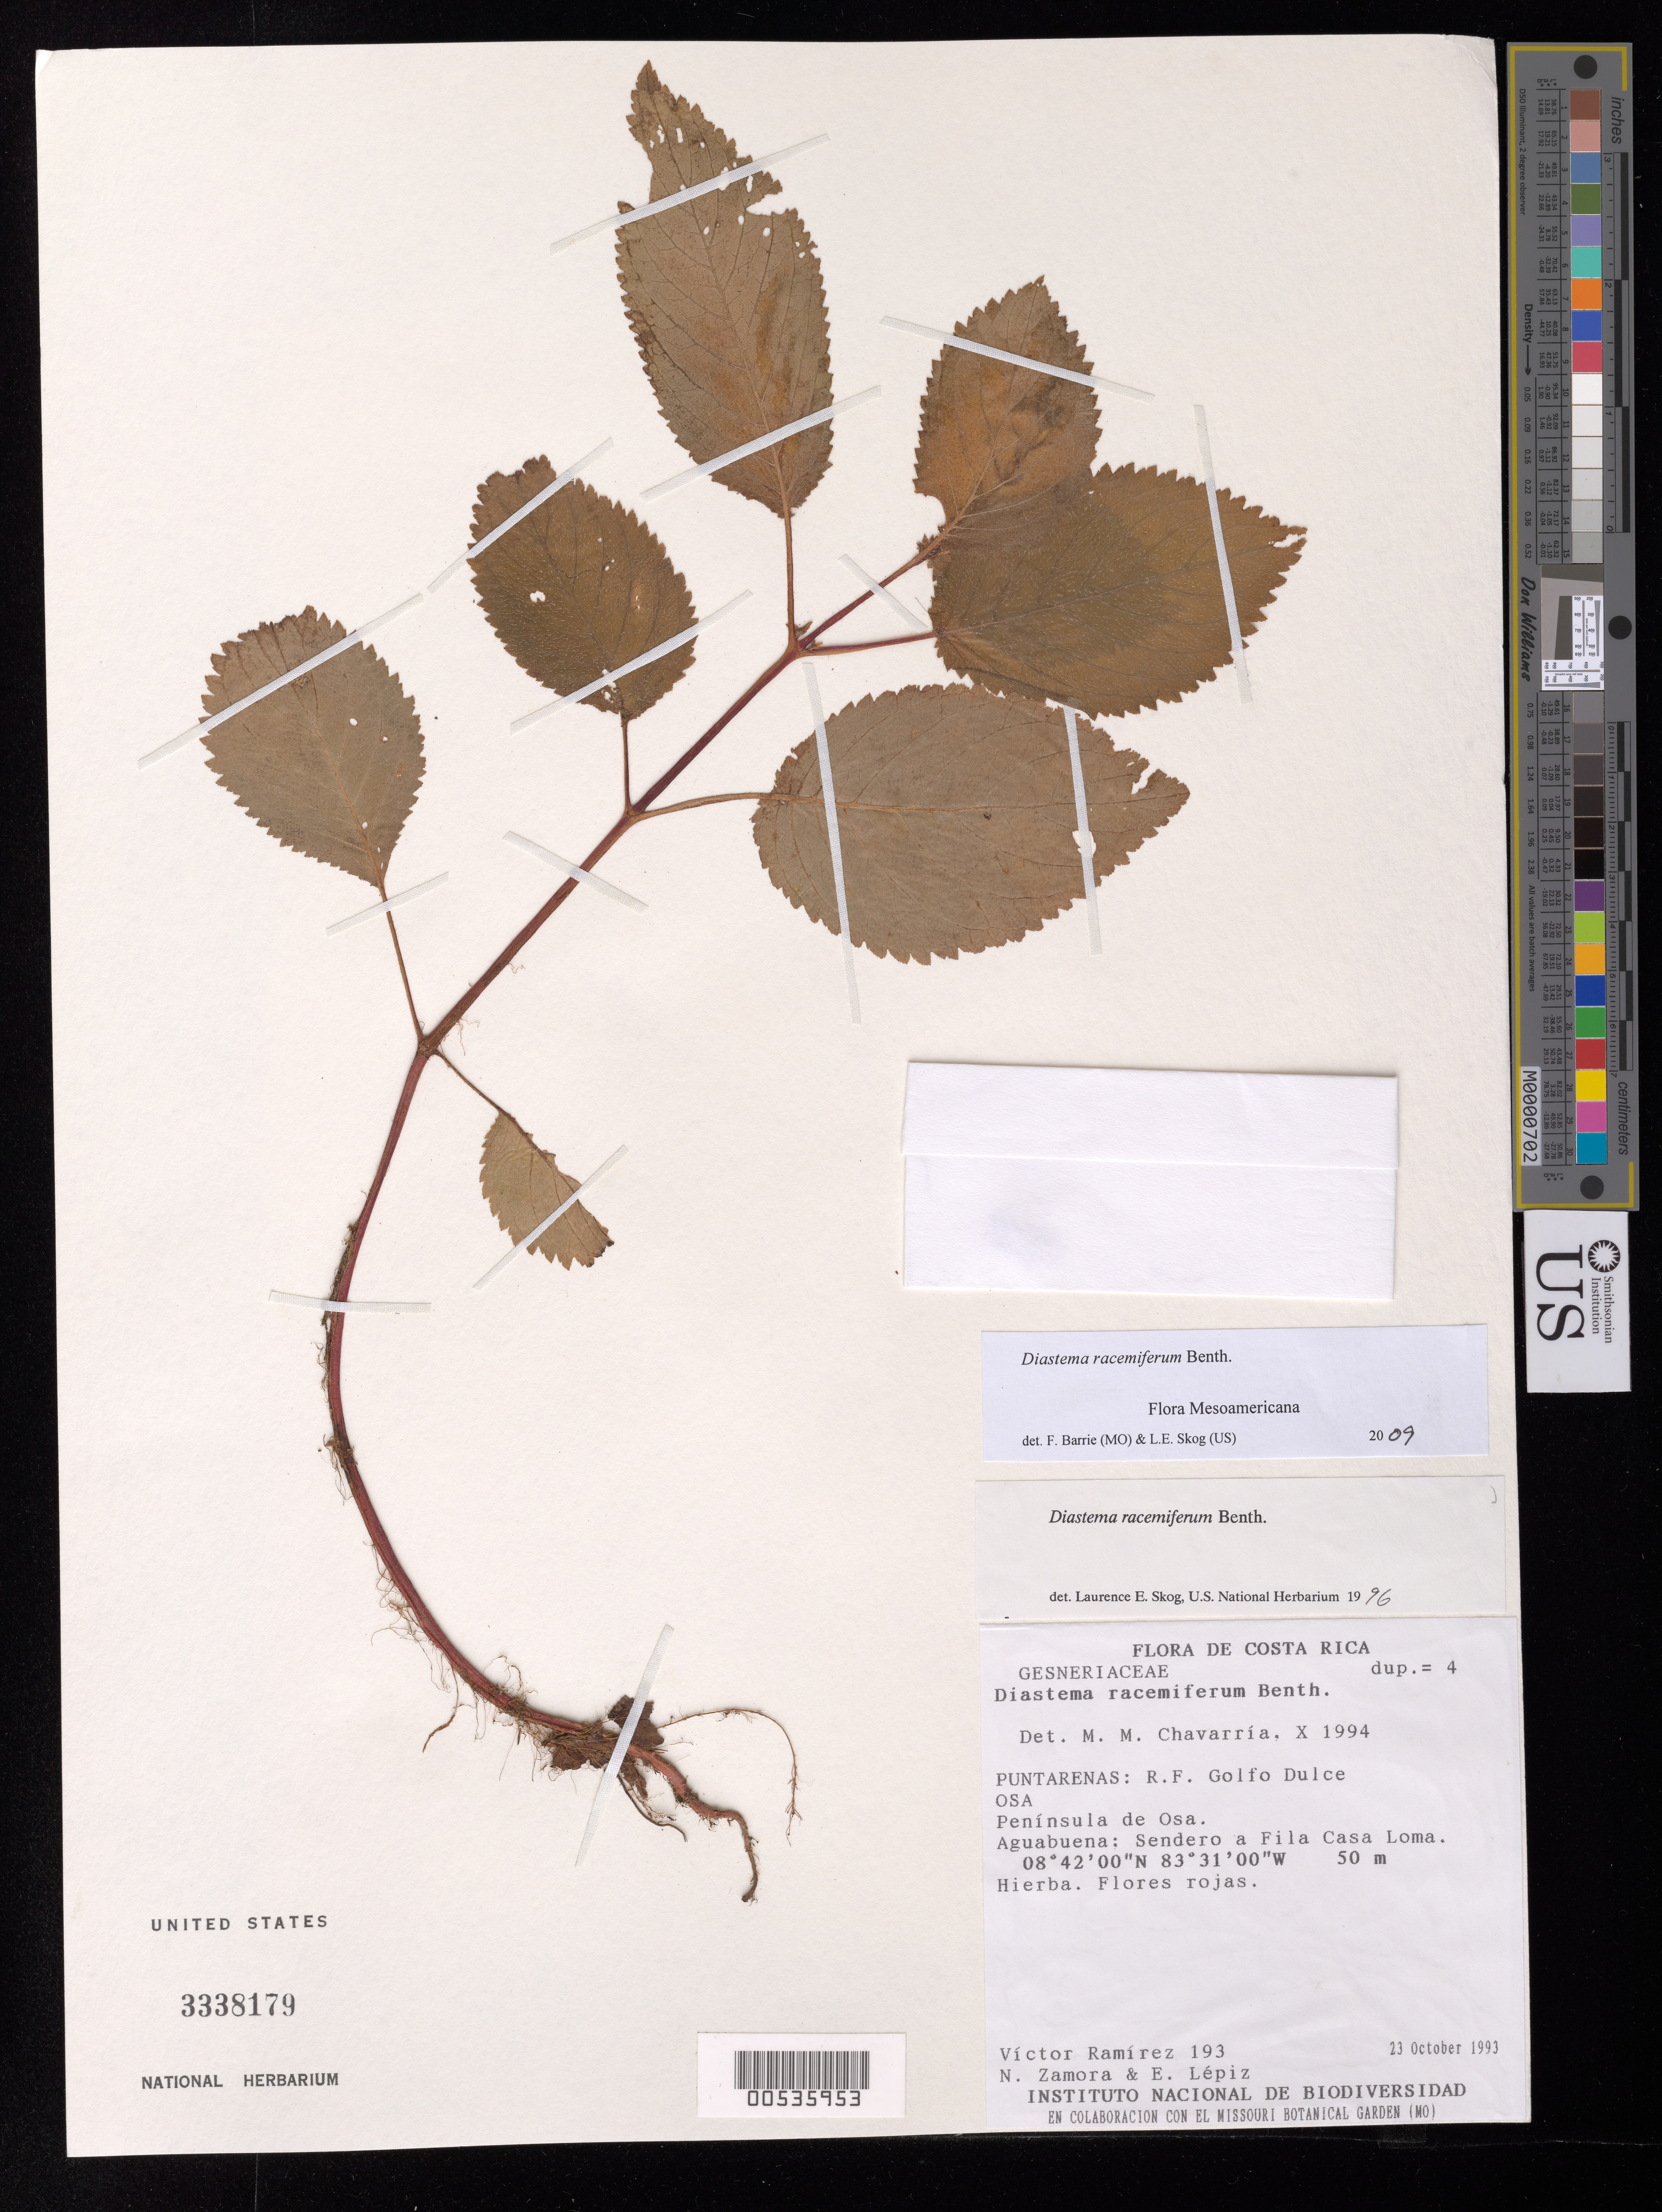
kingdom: Plantae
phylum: Tracheophyta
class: Magnoliopsida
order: Lamiales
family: Gesneriaceae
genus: Diastema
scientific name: Diastema racemiferum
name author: Benth.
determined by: Skog, Laurence E.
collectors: V. Ramirez, N. Zamora & E. Lepiz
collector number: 193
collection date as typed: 23 Oct 1993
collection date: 1993-10-23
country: Costa Rica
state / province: Puntarenas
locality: R.F. Golfo Dulce, Osa, Península de Osa; Aguabena: Sendero a Fila Casa Loma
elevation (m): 50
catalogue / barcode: US 3338179